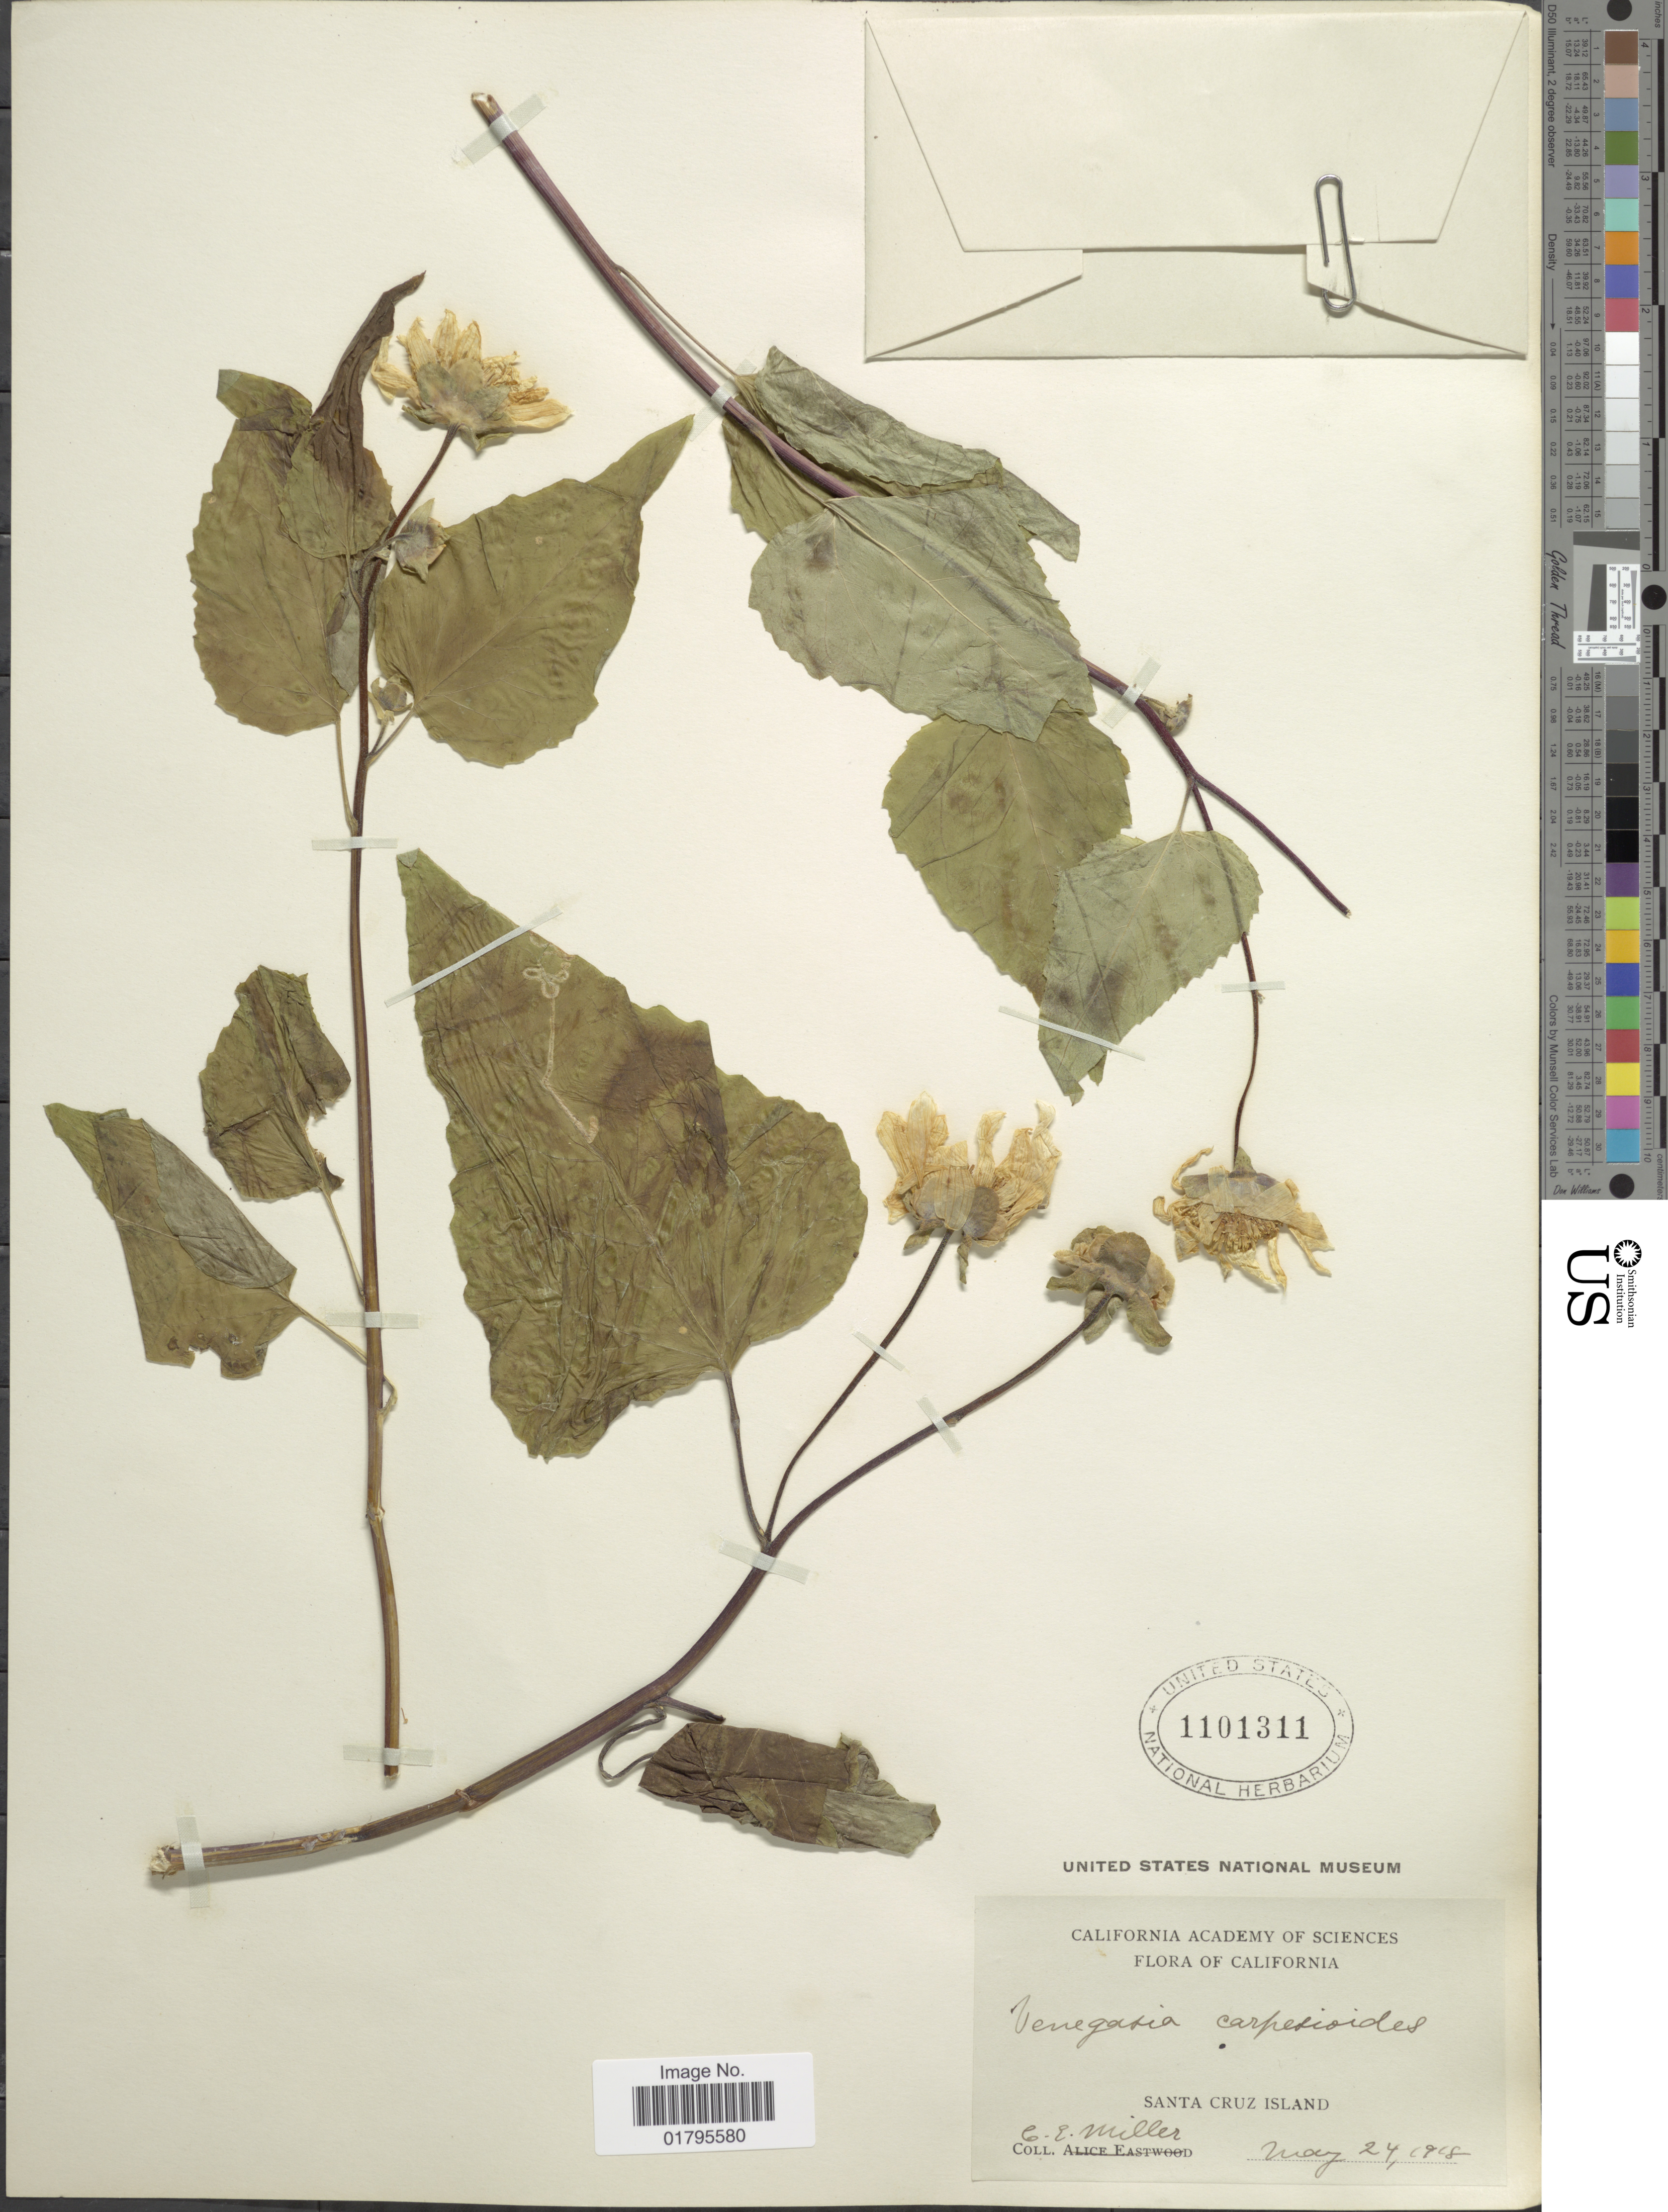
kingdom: Plantae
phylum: Tracheophyta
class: Magnoliopsida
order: Asterales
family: Asteraceae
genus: Venegasia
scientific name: Venegasia carpesioides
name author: DC.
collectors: C. E. Miller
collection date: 1918-05-24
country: Mexico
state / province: Baja California Sur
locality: Santa Cruz Island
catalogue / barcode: US 1101311